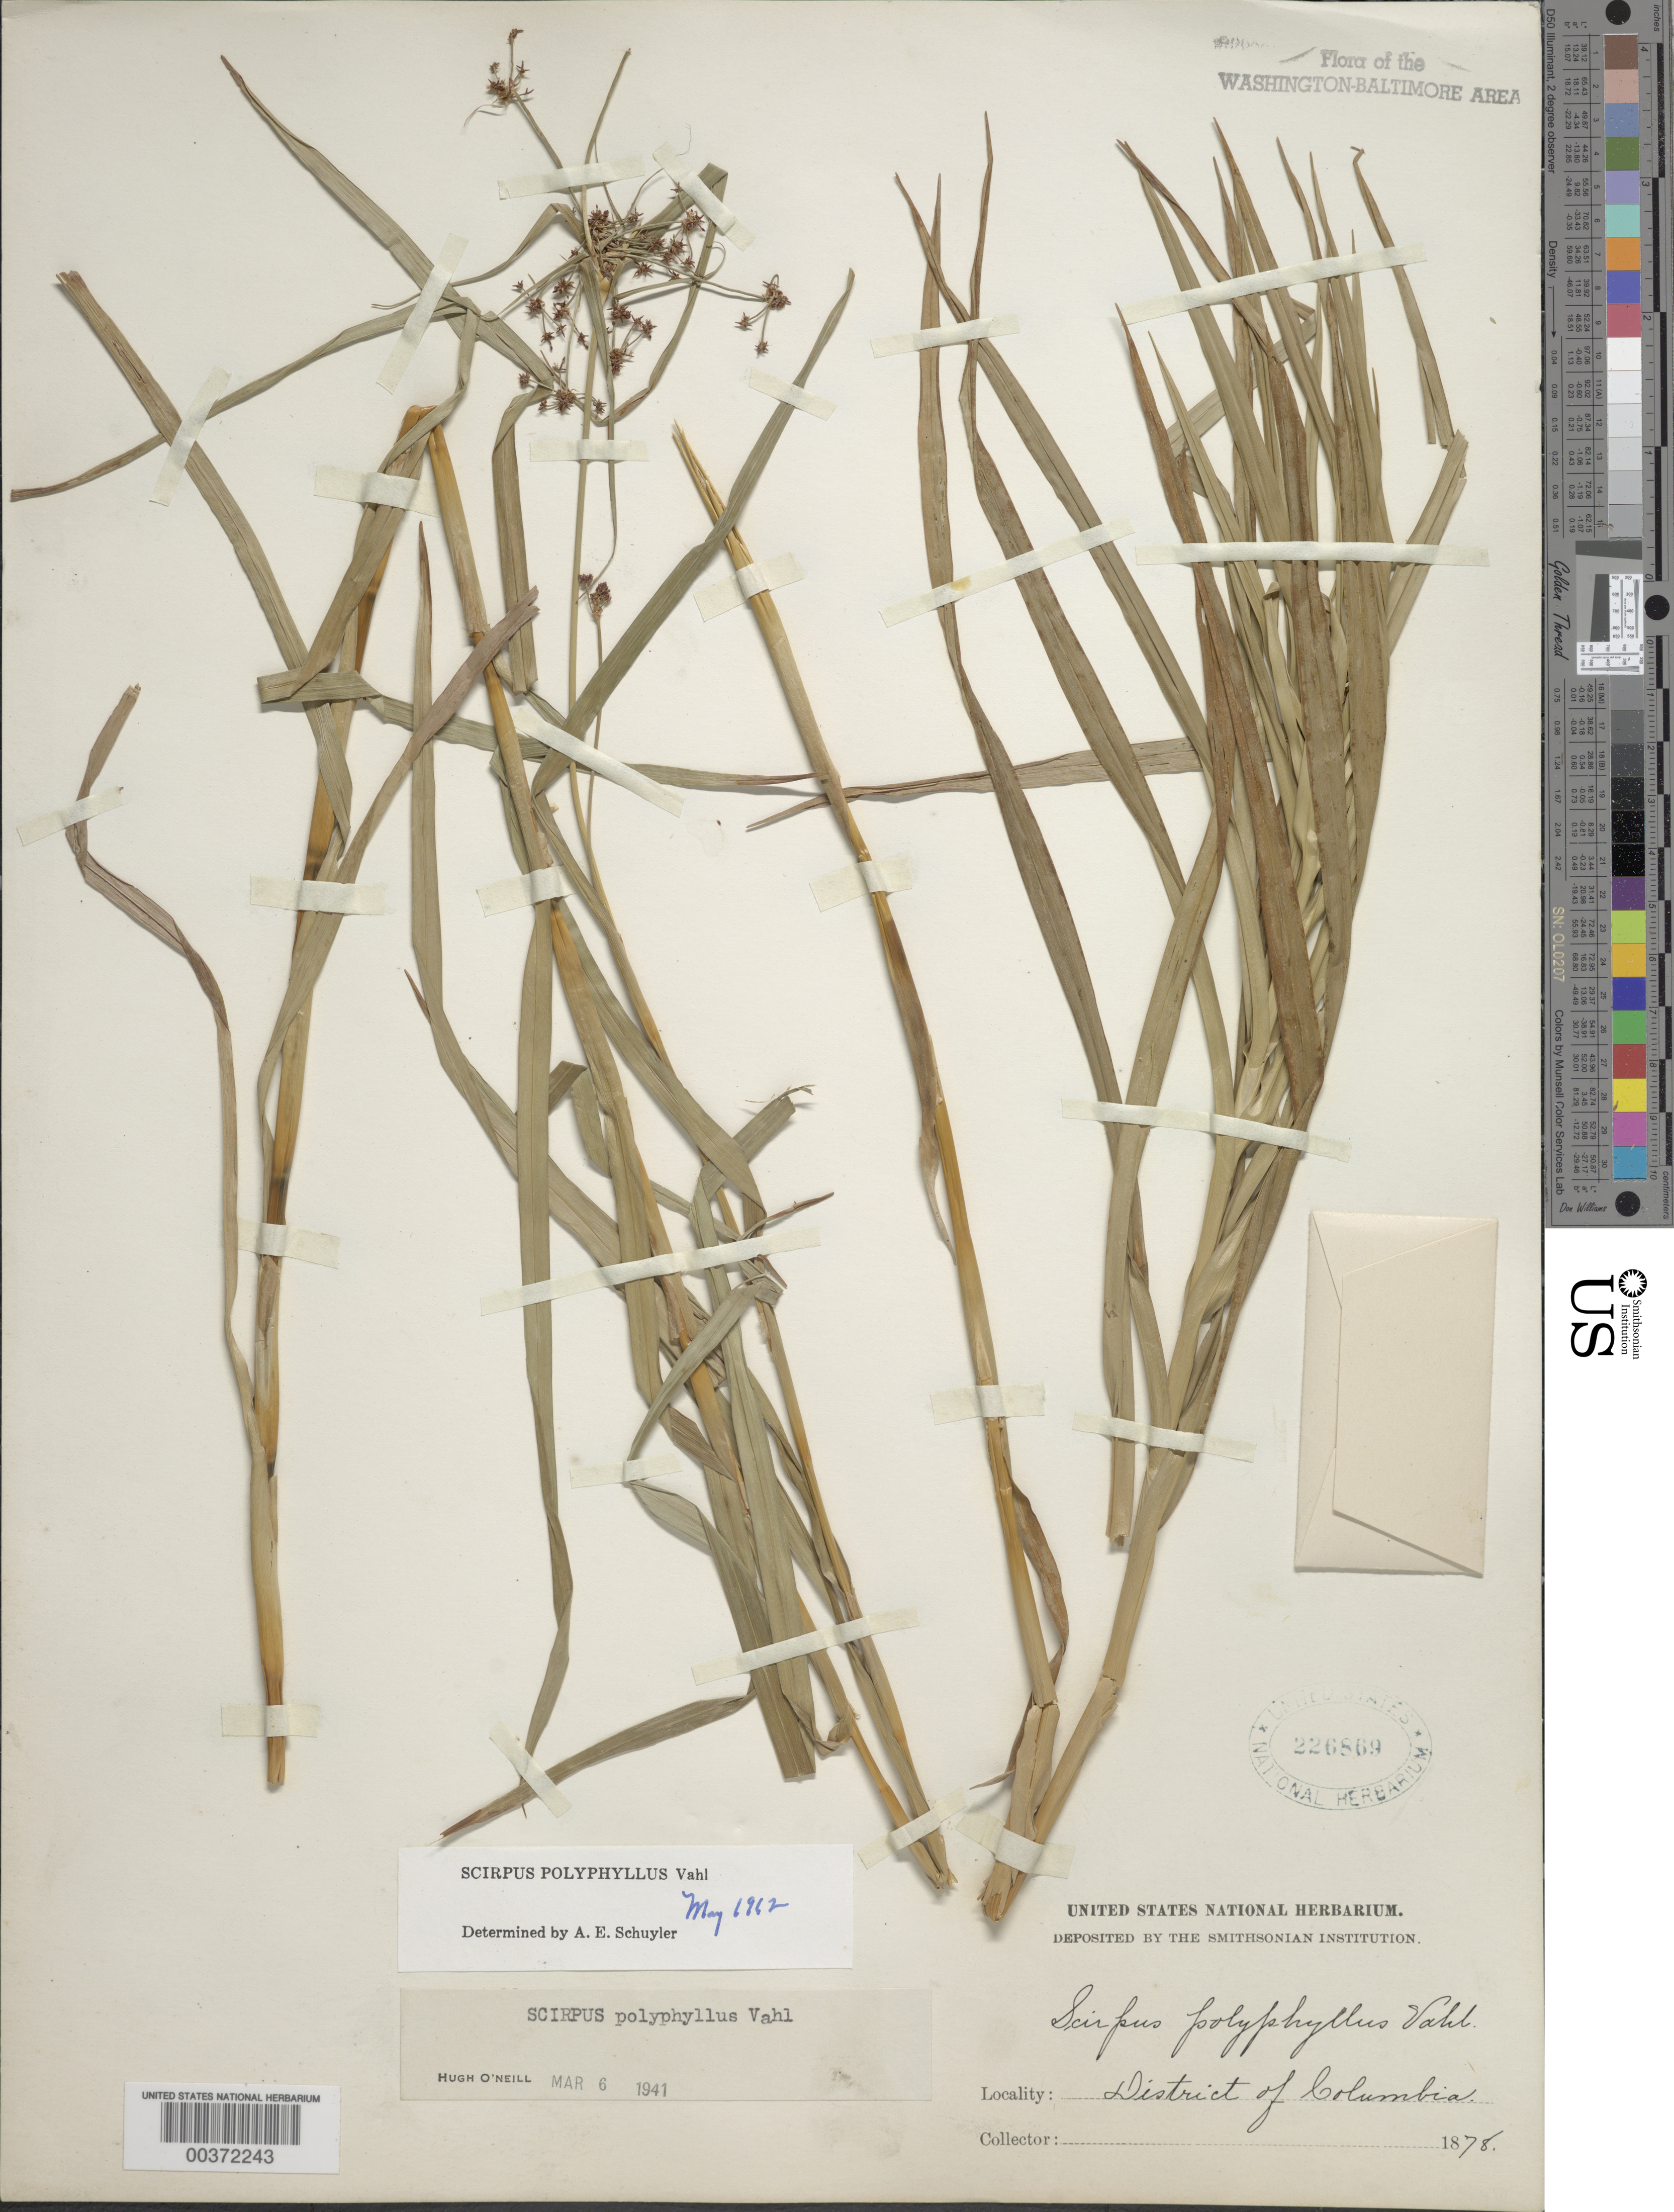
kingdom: Plantae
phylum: Tracheophyta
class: Liliopsida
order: Poales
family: Cyperaceae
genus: Scirpus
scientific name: Scirpus polyphyllus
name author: Vahl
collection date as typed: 1878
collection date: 1878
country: United States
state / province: District of Columbia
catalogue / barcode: US 226869